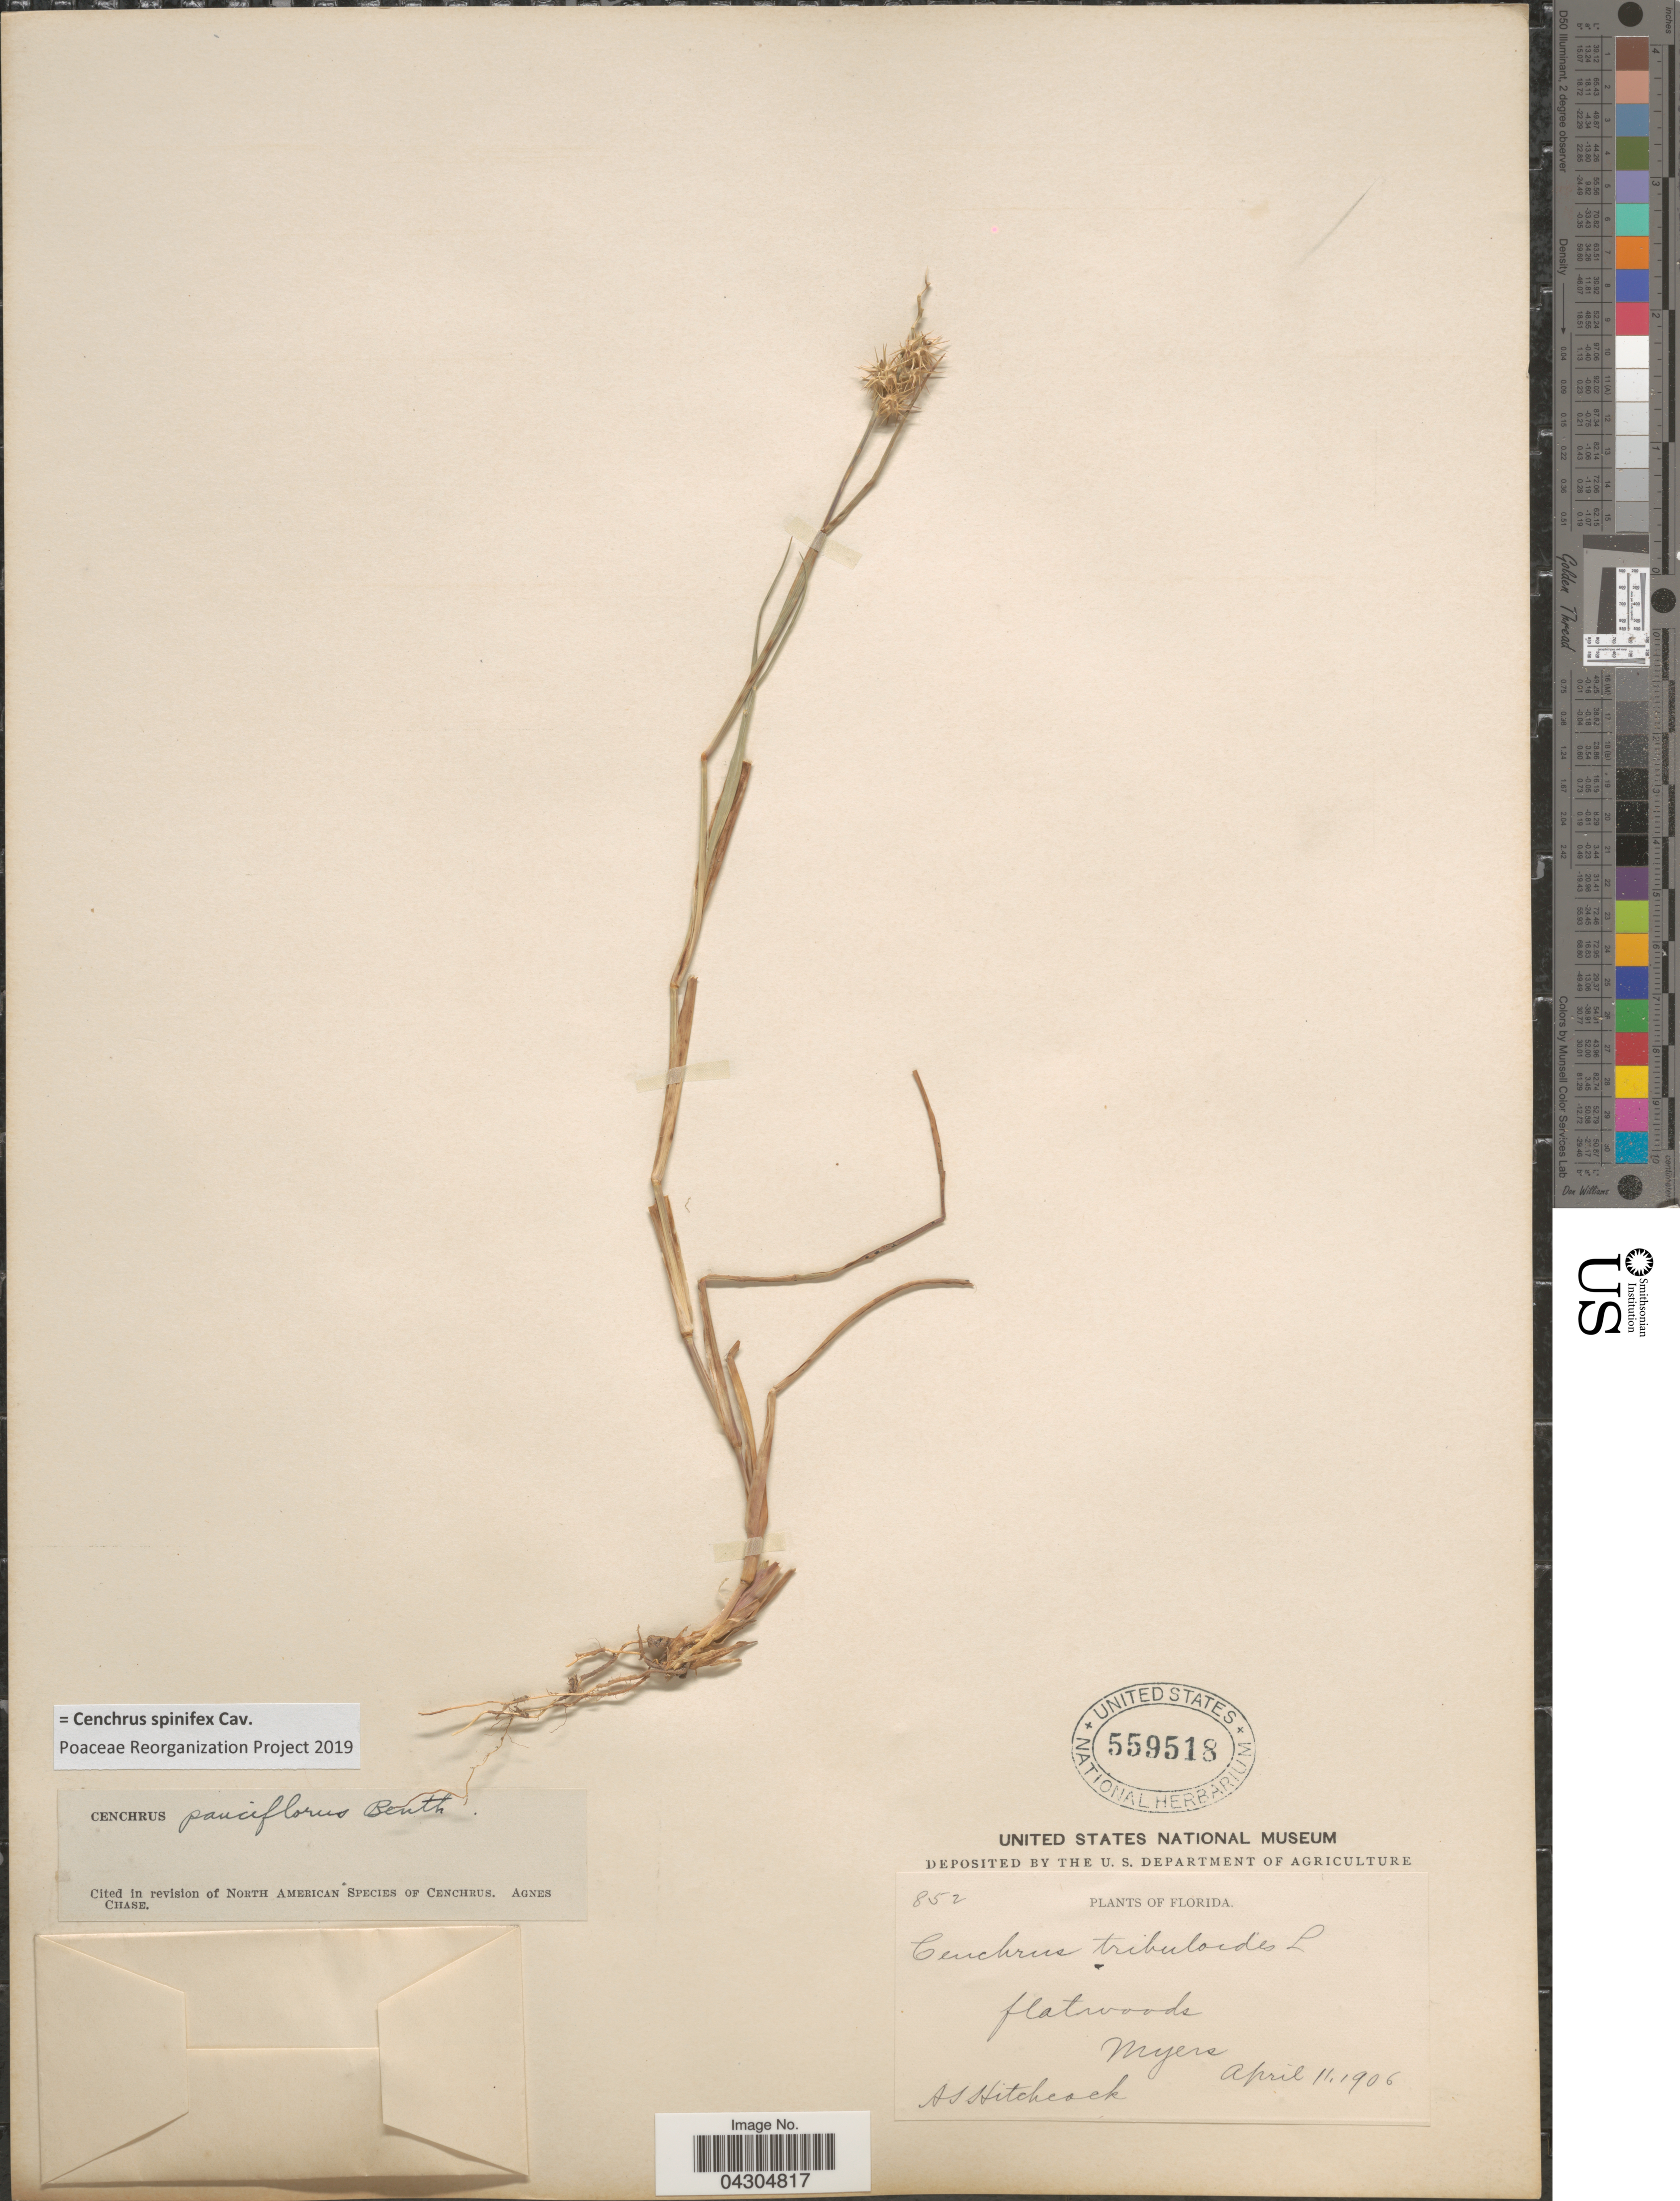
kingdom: Plantae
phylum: Tracheophyta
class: Liliopsida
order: Poales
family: Poaceae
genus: Cenchrus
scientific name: Cenchrus spinifex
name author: Cav.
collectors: A. S. Hitchcock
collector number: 852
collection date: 1906-04-11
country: United States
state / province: Florida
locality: Myers.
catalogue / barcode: US 559518